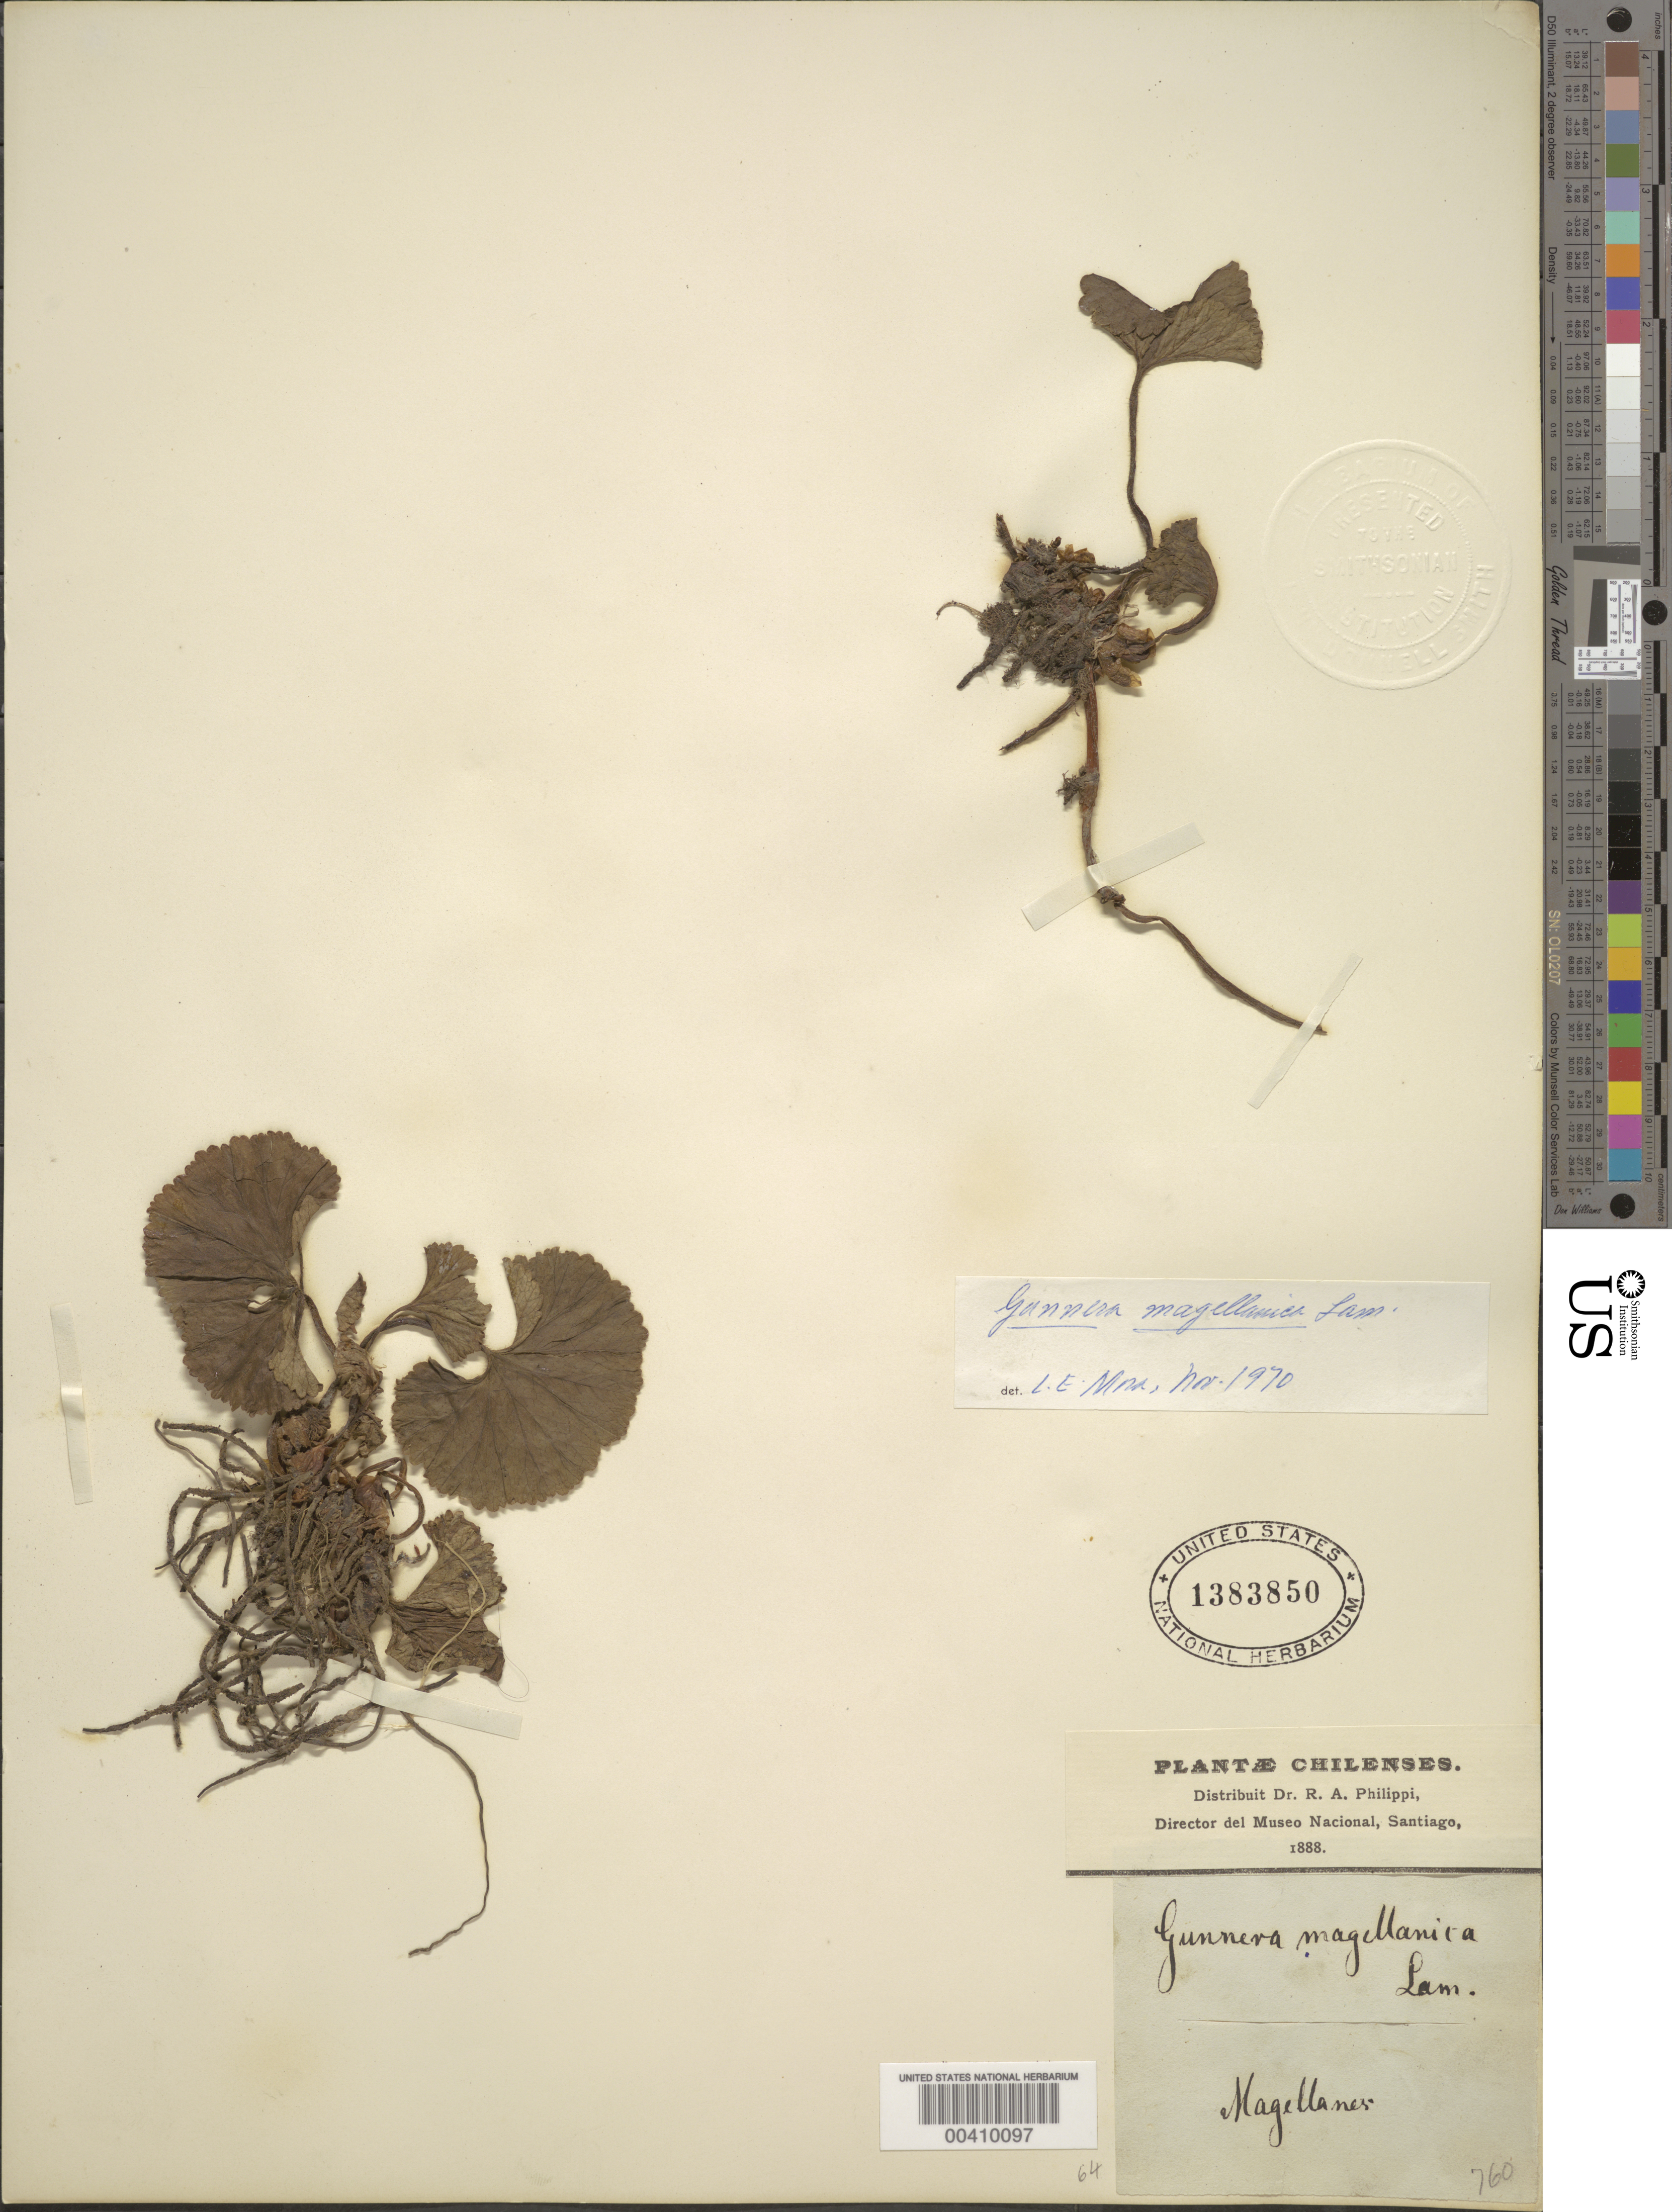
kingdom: Plantae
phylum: Tracheophyta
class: Magnoliopsida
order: Gunnerales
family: Gunneraceae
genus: Gunnera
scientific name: Gunnera magellanica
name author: Lam.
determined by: Mora-Osejo, L. E.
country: Chile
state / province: Magallanes y de la Antártica Chilena (XII)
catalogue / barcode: US 1383850